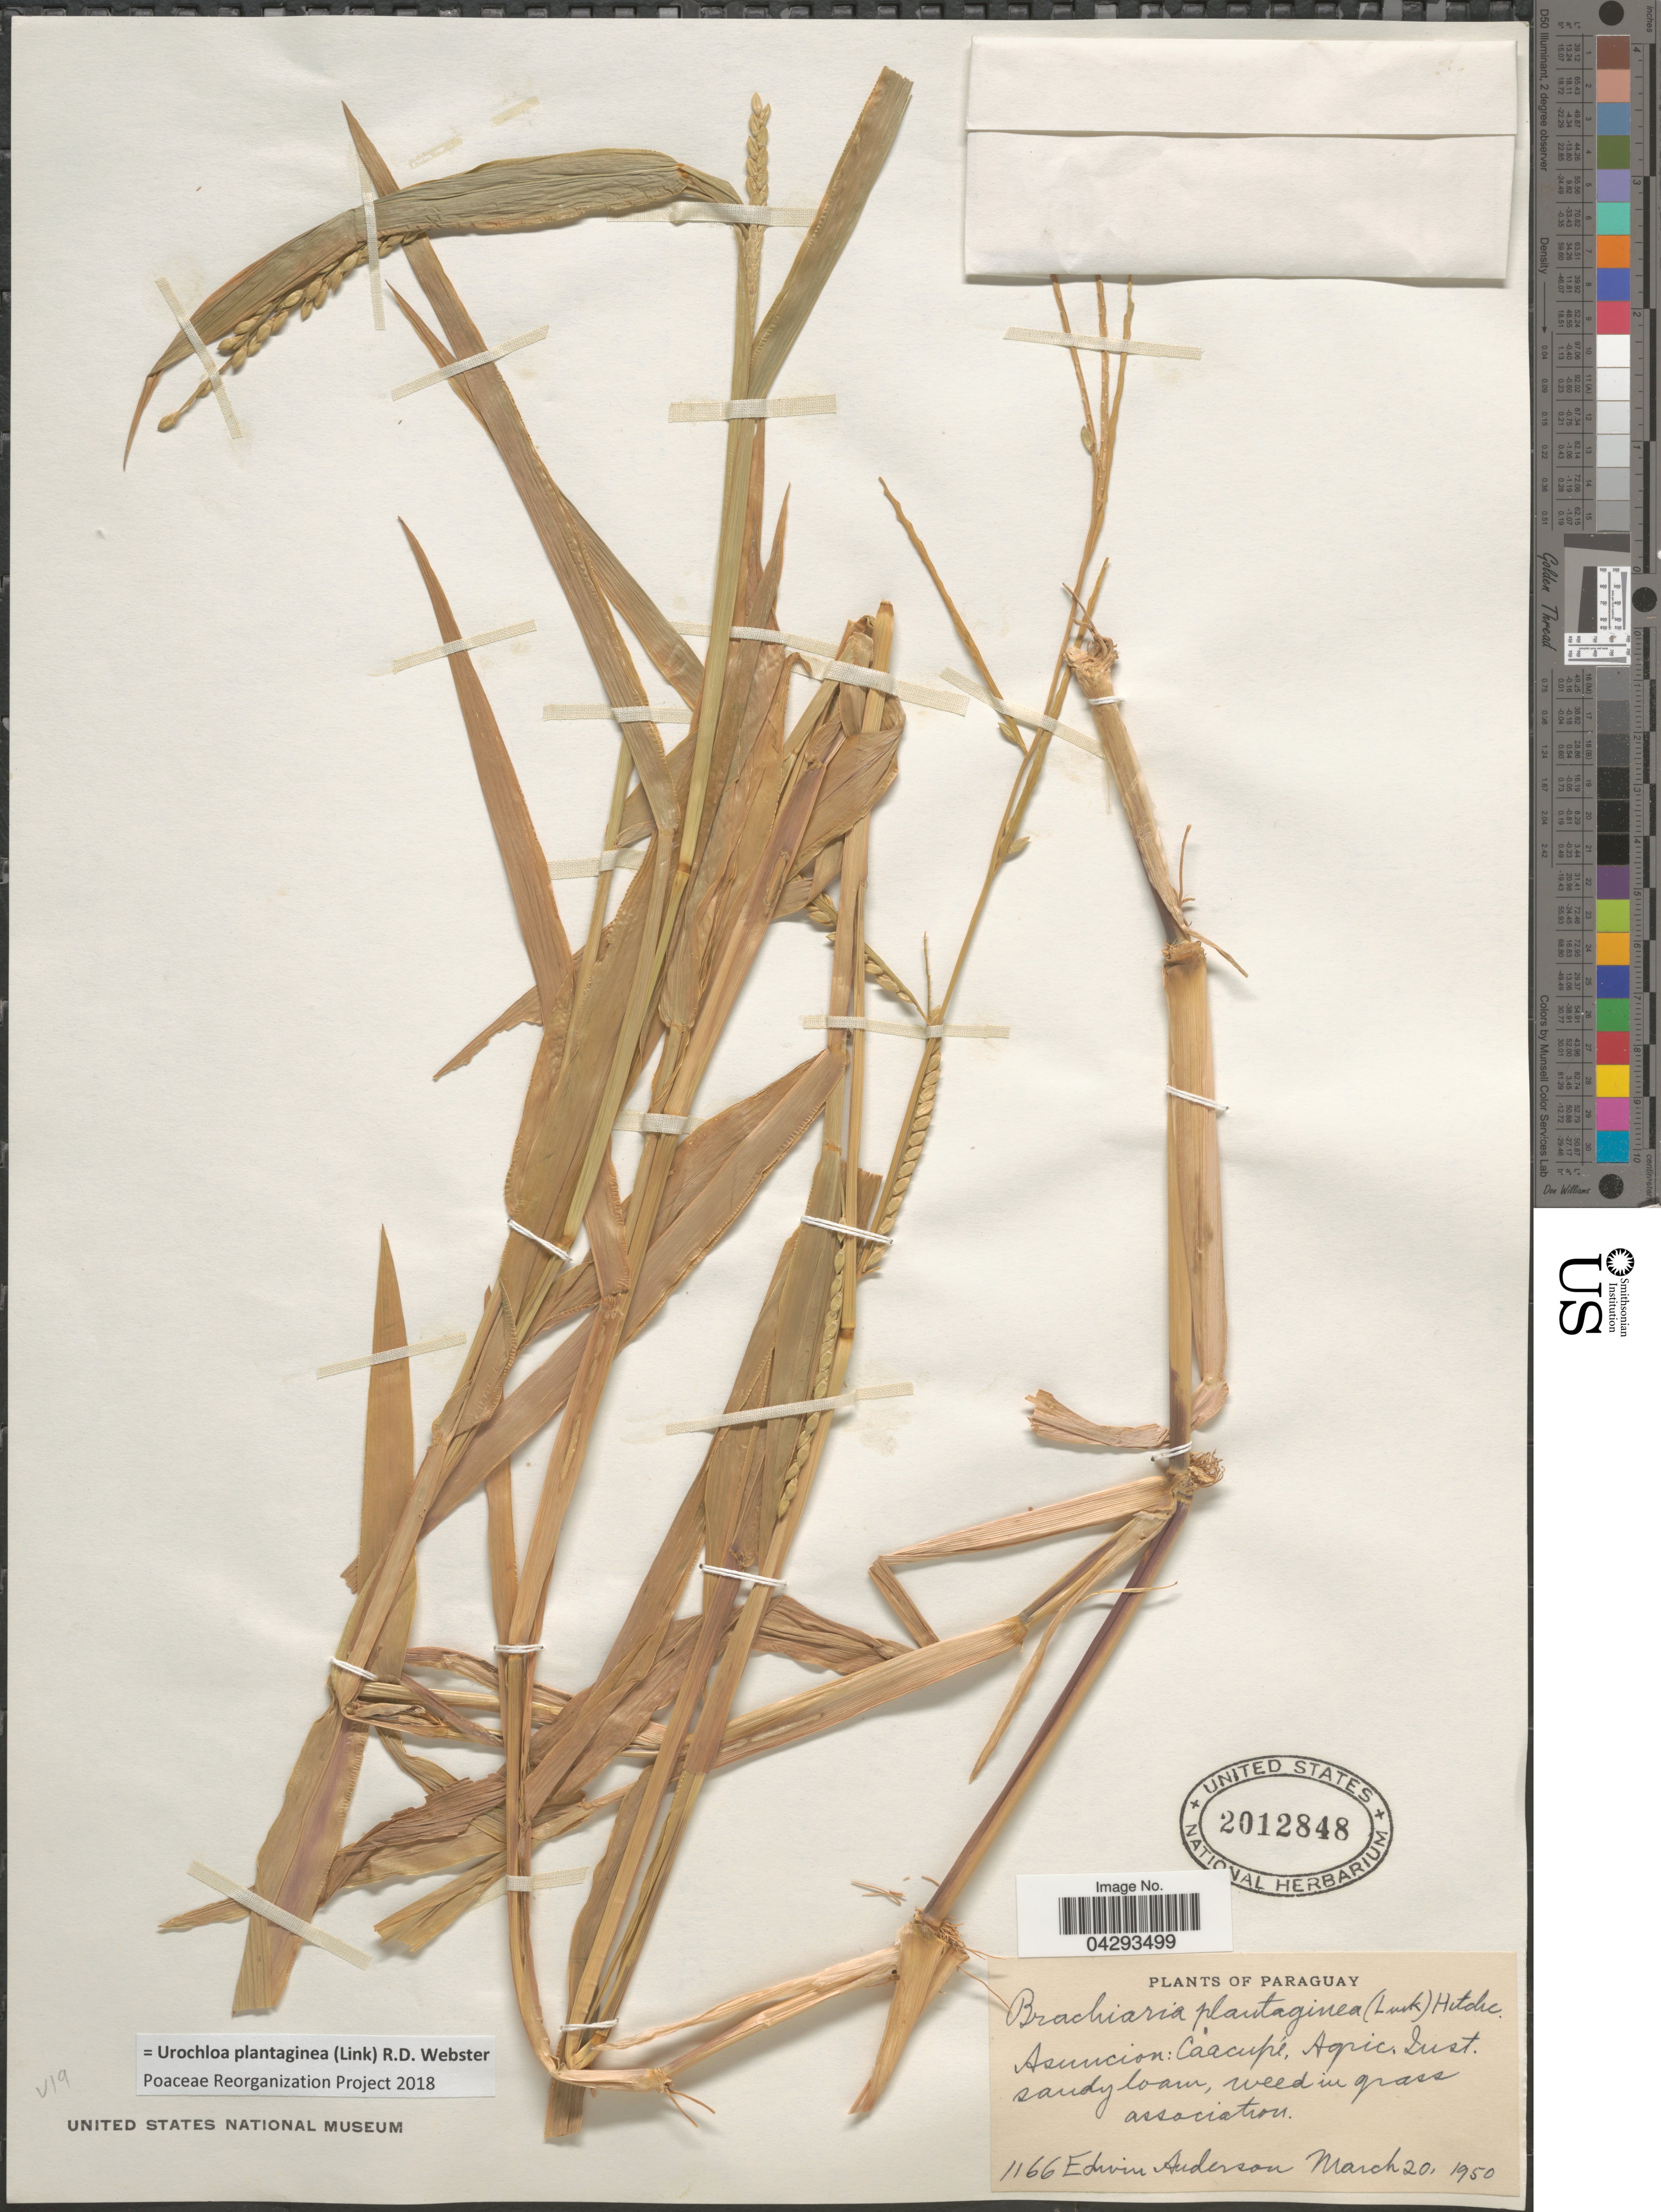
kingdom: Plantae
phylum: Tracheophyta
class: Liliopsida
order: Poales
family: Poaceae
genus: Urochloa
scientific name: Urochloa plantaginea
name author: (Link) R.D. Webster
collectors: E. Anderson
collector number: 1166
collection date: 1950-03-20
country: Paraguay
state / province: Asuncion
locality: Caacupé, Agric. Inst.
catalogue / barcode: US 2012848